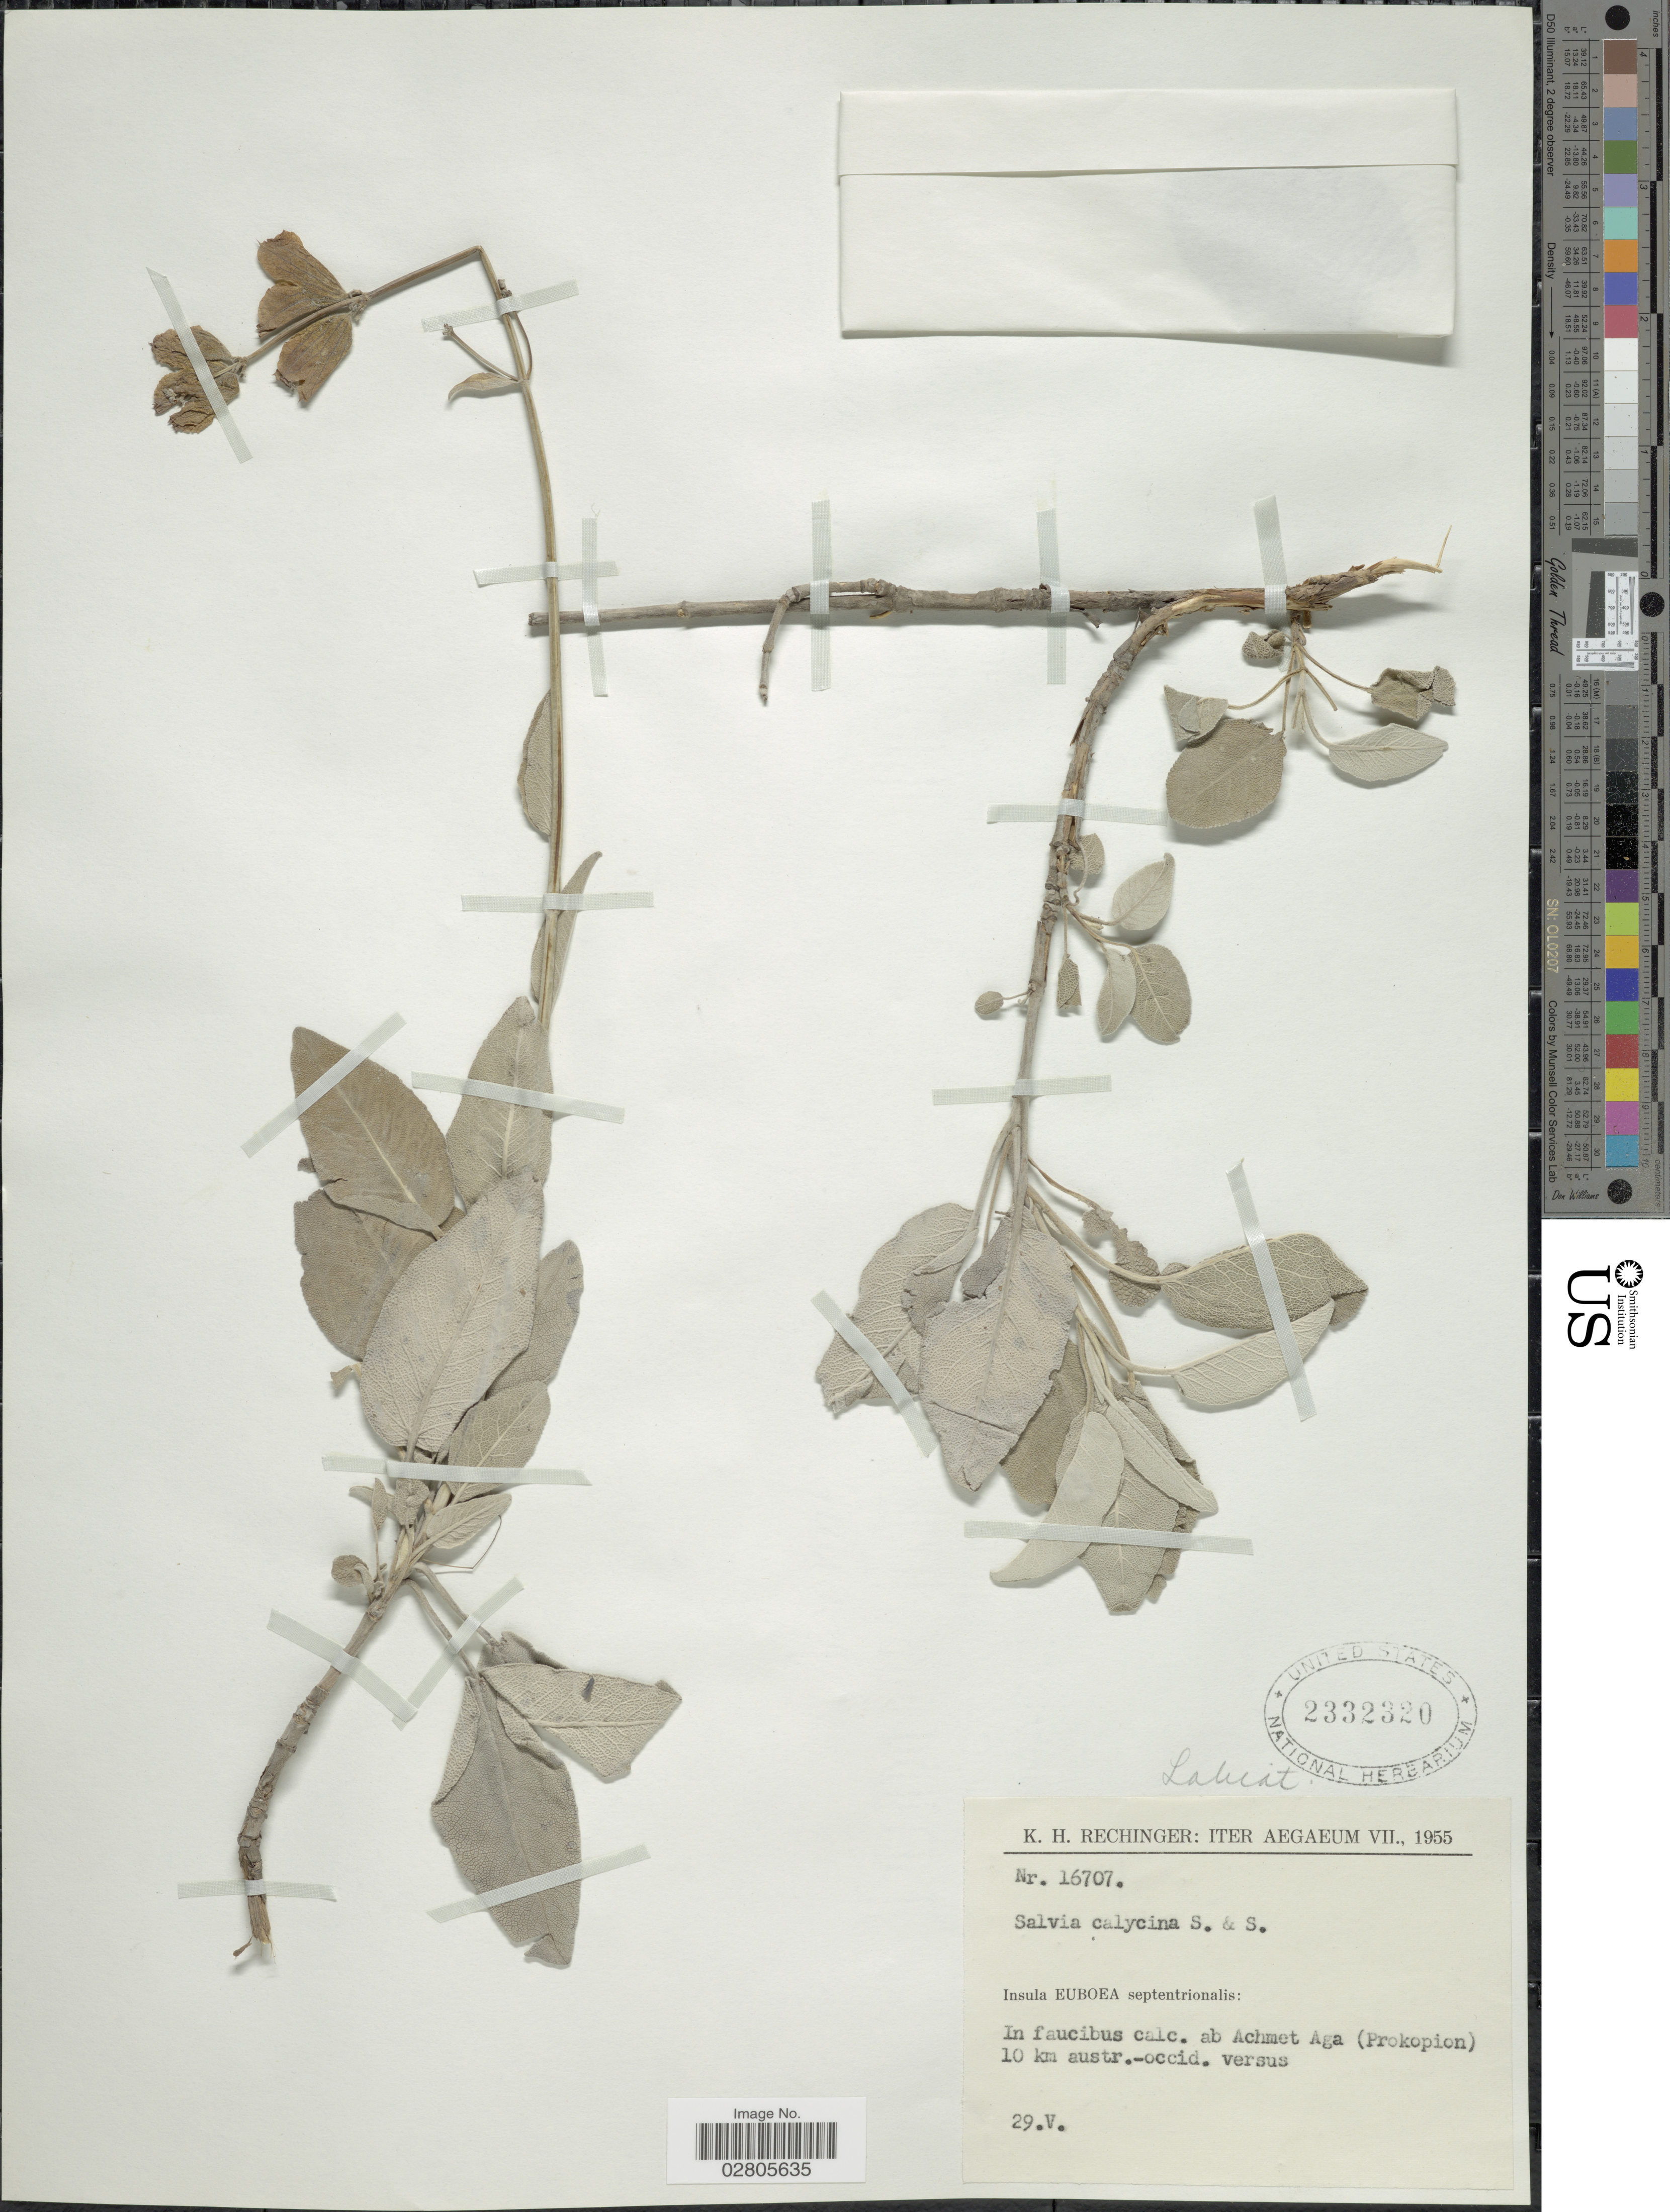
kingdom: Plantae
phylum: Tracheophyta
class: Magnoliopsida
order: Lamiales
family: Lamiaceae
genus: Salvia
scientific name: Salvia calycina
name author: Sm.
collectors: K. H. Rechinger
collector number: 16707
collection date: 1955-05-29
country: Greece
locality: Aegaeum. Insula Euboea septentrionalis: In faucibus calc. Achmet Aga (Prokopion) 10 km austr. -occid. versus.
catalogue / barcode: US 2332320